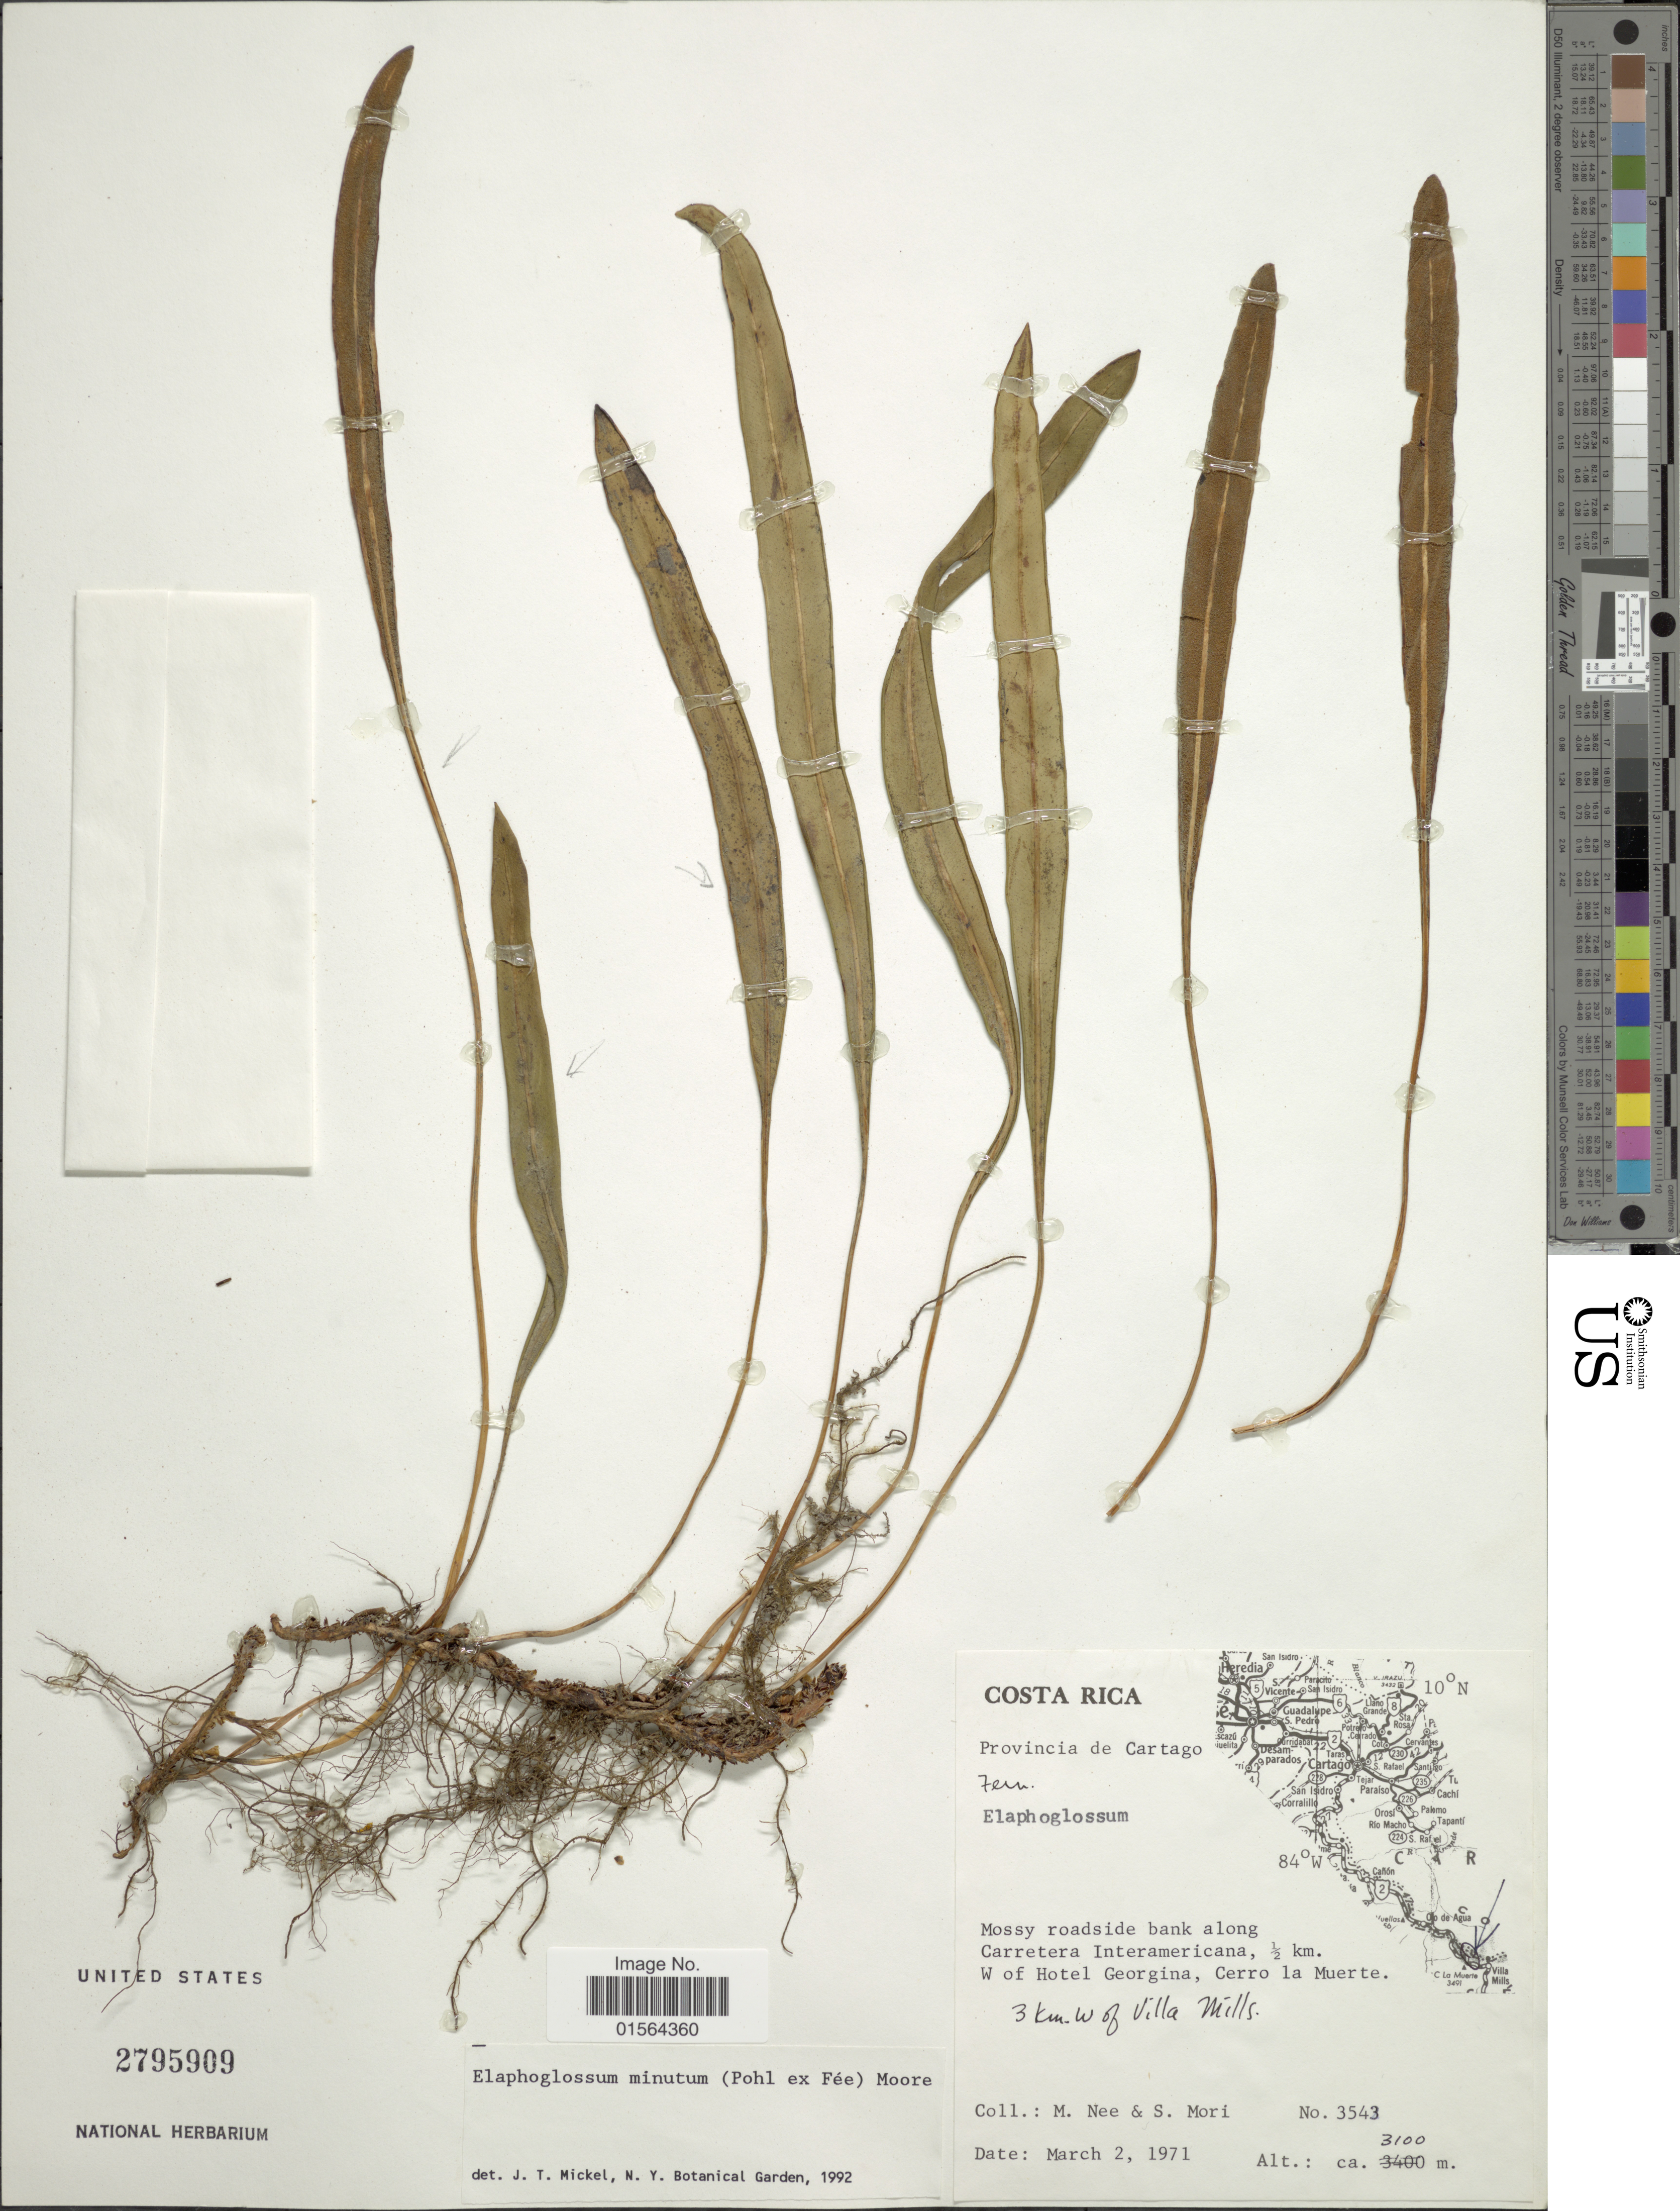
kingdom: Plantae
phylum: Tracheophyta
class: Polypodiopsida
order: Polypodiales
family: Dryopteridaceae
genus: Elaphoglossum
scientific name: Elaphoglossum minutum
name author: (Pohl ex Fée) T. Moore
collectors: H. von Türckheim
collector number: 2/1862*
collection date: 1907-08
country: Guatemala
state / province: Alta Verapaz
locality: Dept. Alta Verapaz, Coban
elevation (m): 1350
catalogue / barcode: US 826244